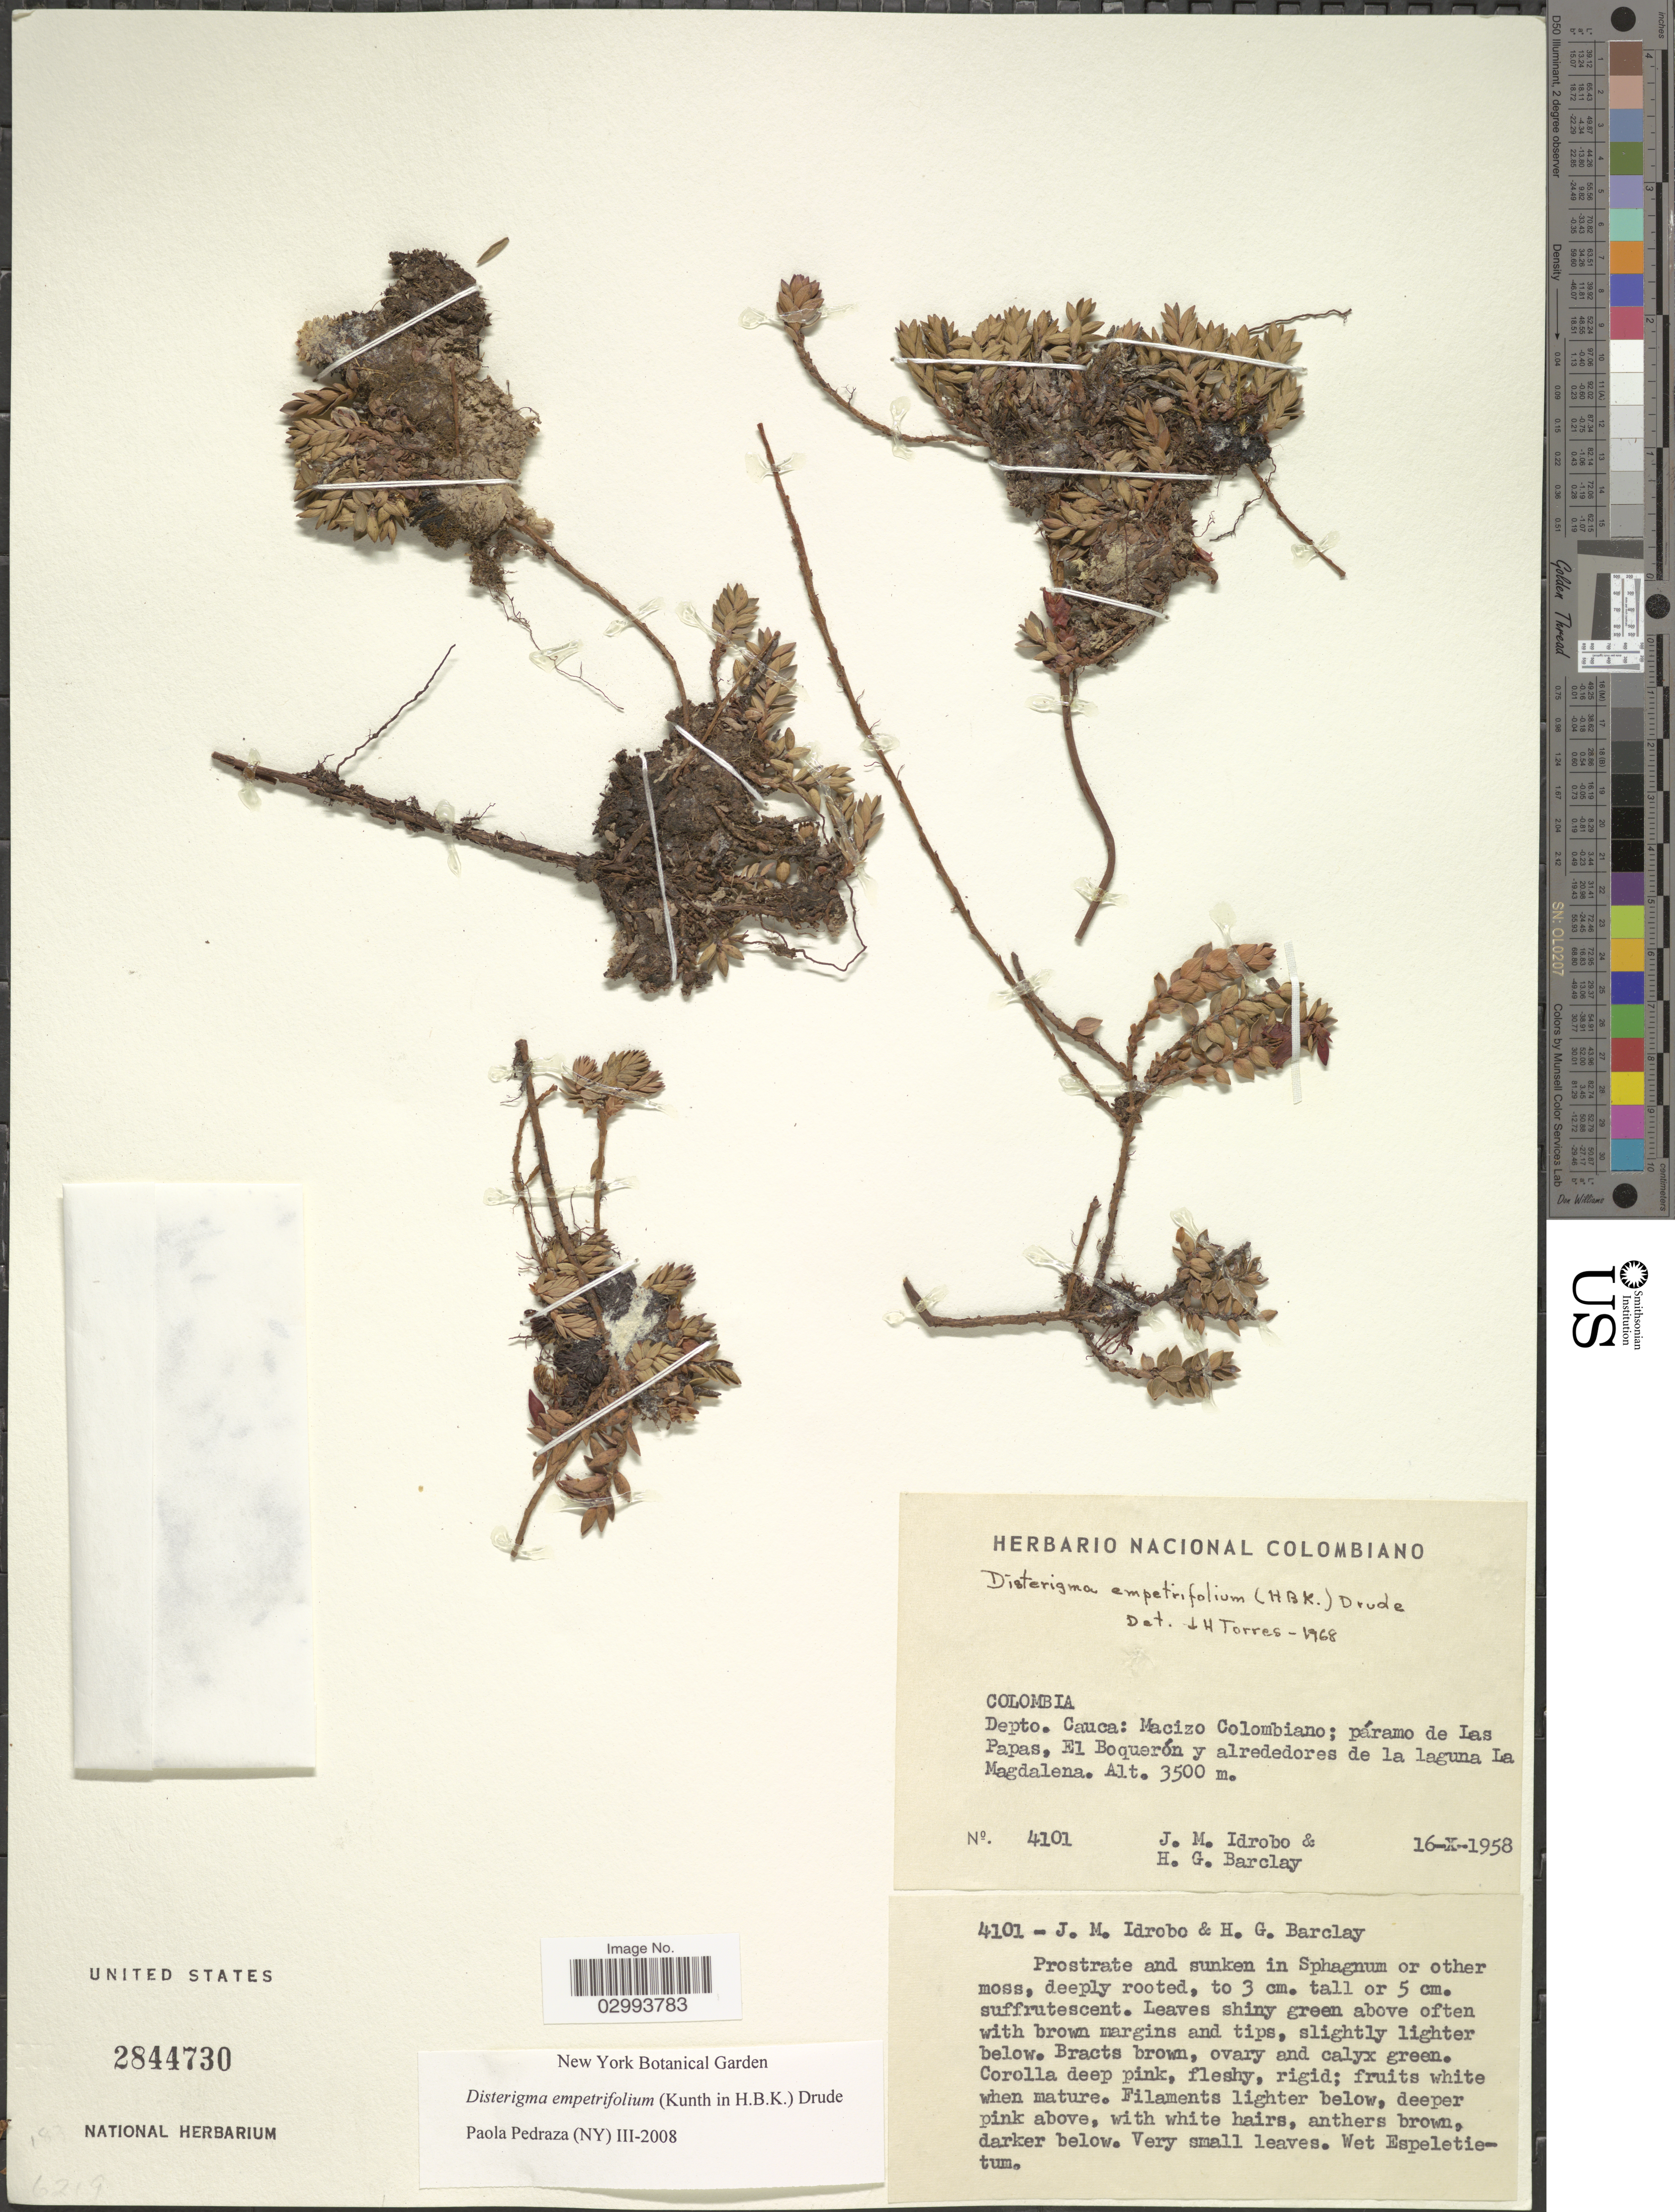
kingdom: Plantae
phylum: Tracheophyta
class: Magnoliopsida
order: Ericales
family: Ericaceae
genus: Disterigma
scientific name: Disterigma empetrifolium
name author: (Kunth) Drude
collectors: J. M. Idrobo & H. G. Barclay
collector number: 4101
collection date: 1958-10-16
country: Colombia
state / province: Cauca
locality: Depto. Cauca: Macizo Colombiano; páramo de Las Papas, El Boquerón y alrededores de la Laguna La Magdalena.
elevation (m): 3500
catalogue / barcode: US 2844730